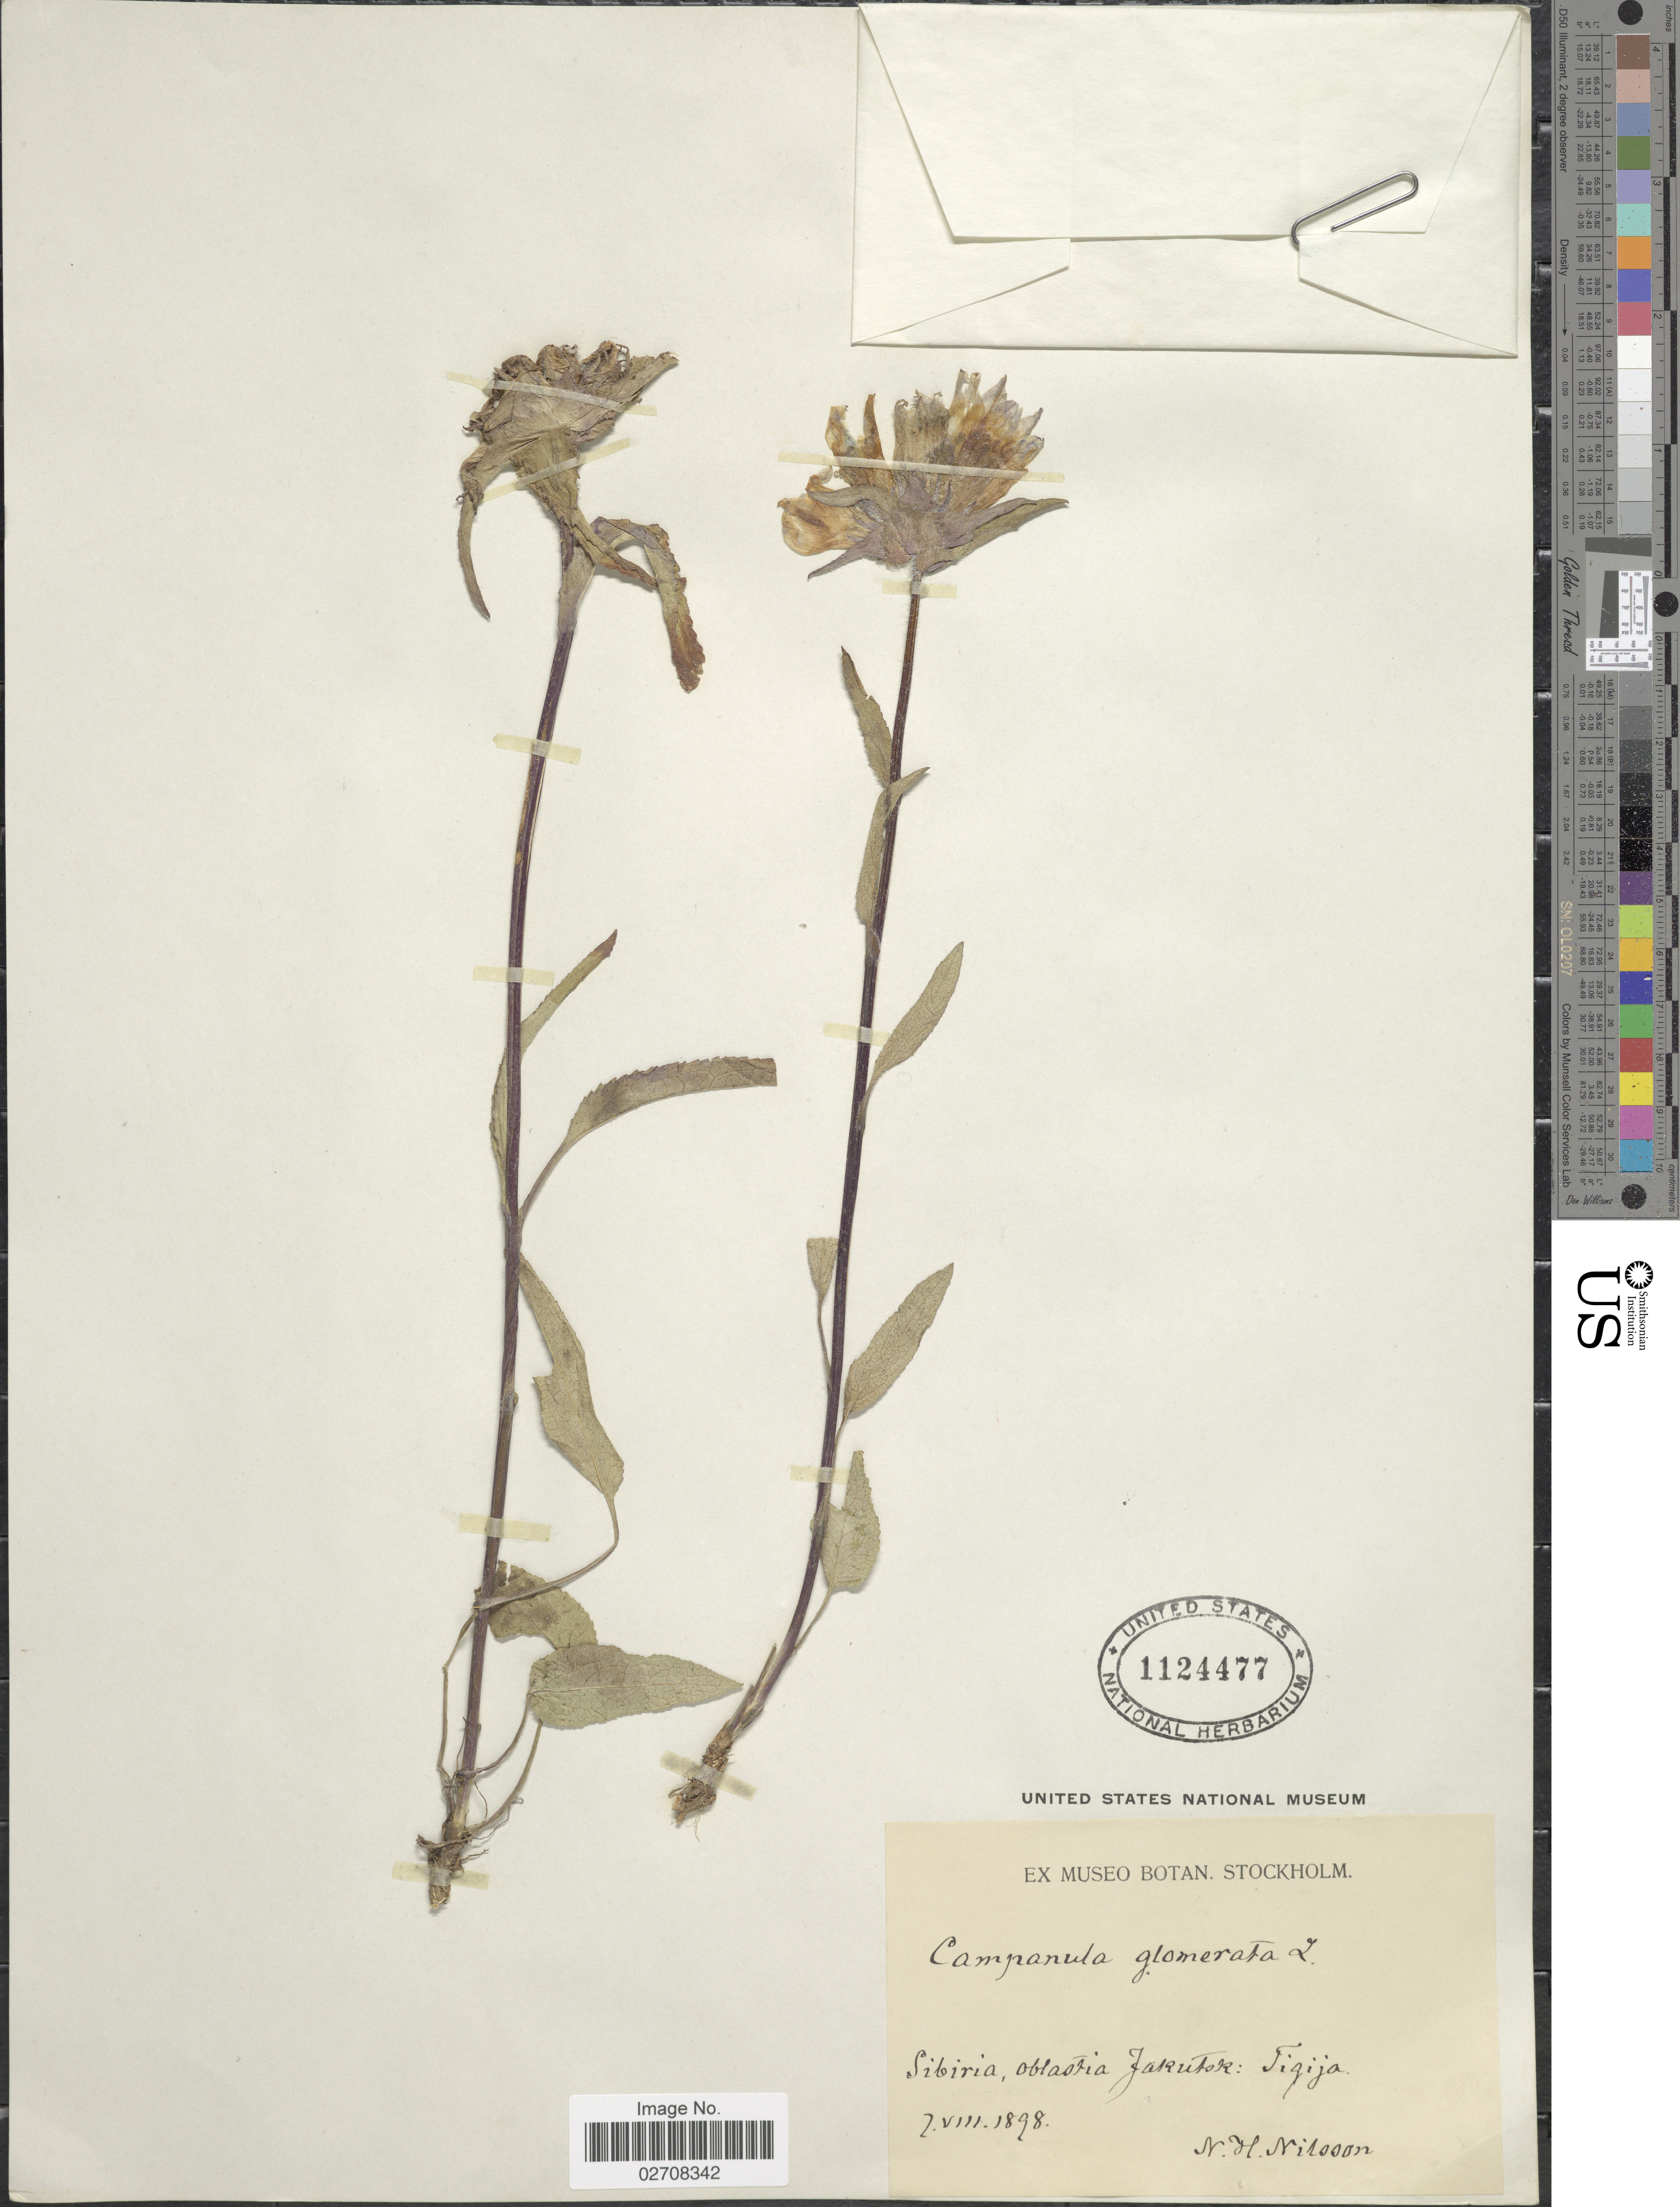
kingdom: Plantae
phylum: Tracheophyta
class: Magnoliopsida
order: Asterales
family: Campanulaceae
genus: Campanula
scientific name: Campanula glomerata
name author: L.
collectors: N. H. Nilsson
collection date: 1898-08-07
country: Russian Federation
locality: Sibiria, oblastia Jakutsk: Tigija.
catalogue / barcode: US 1124477